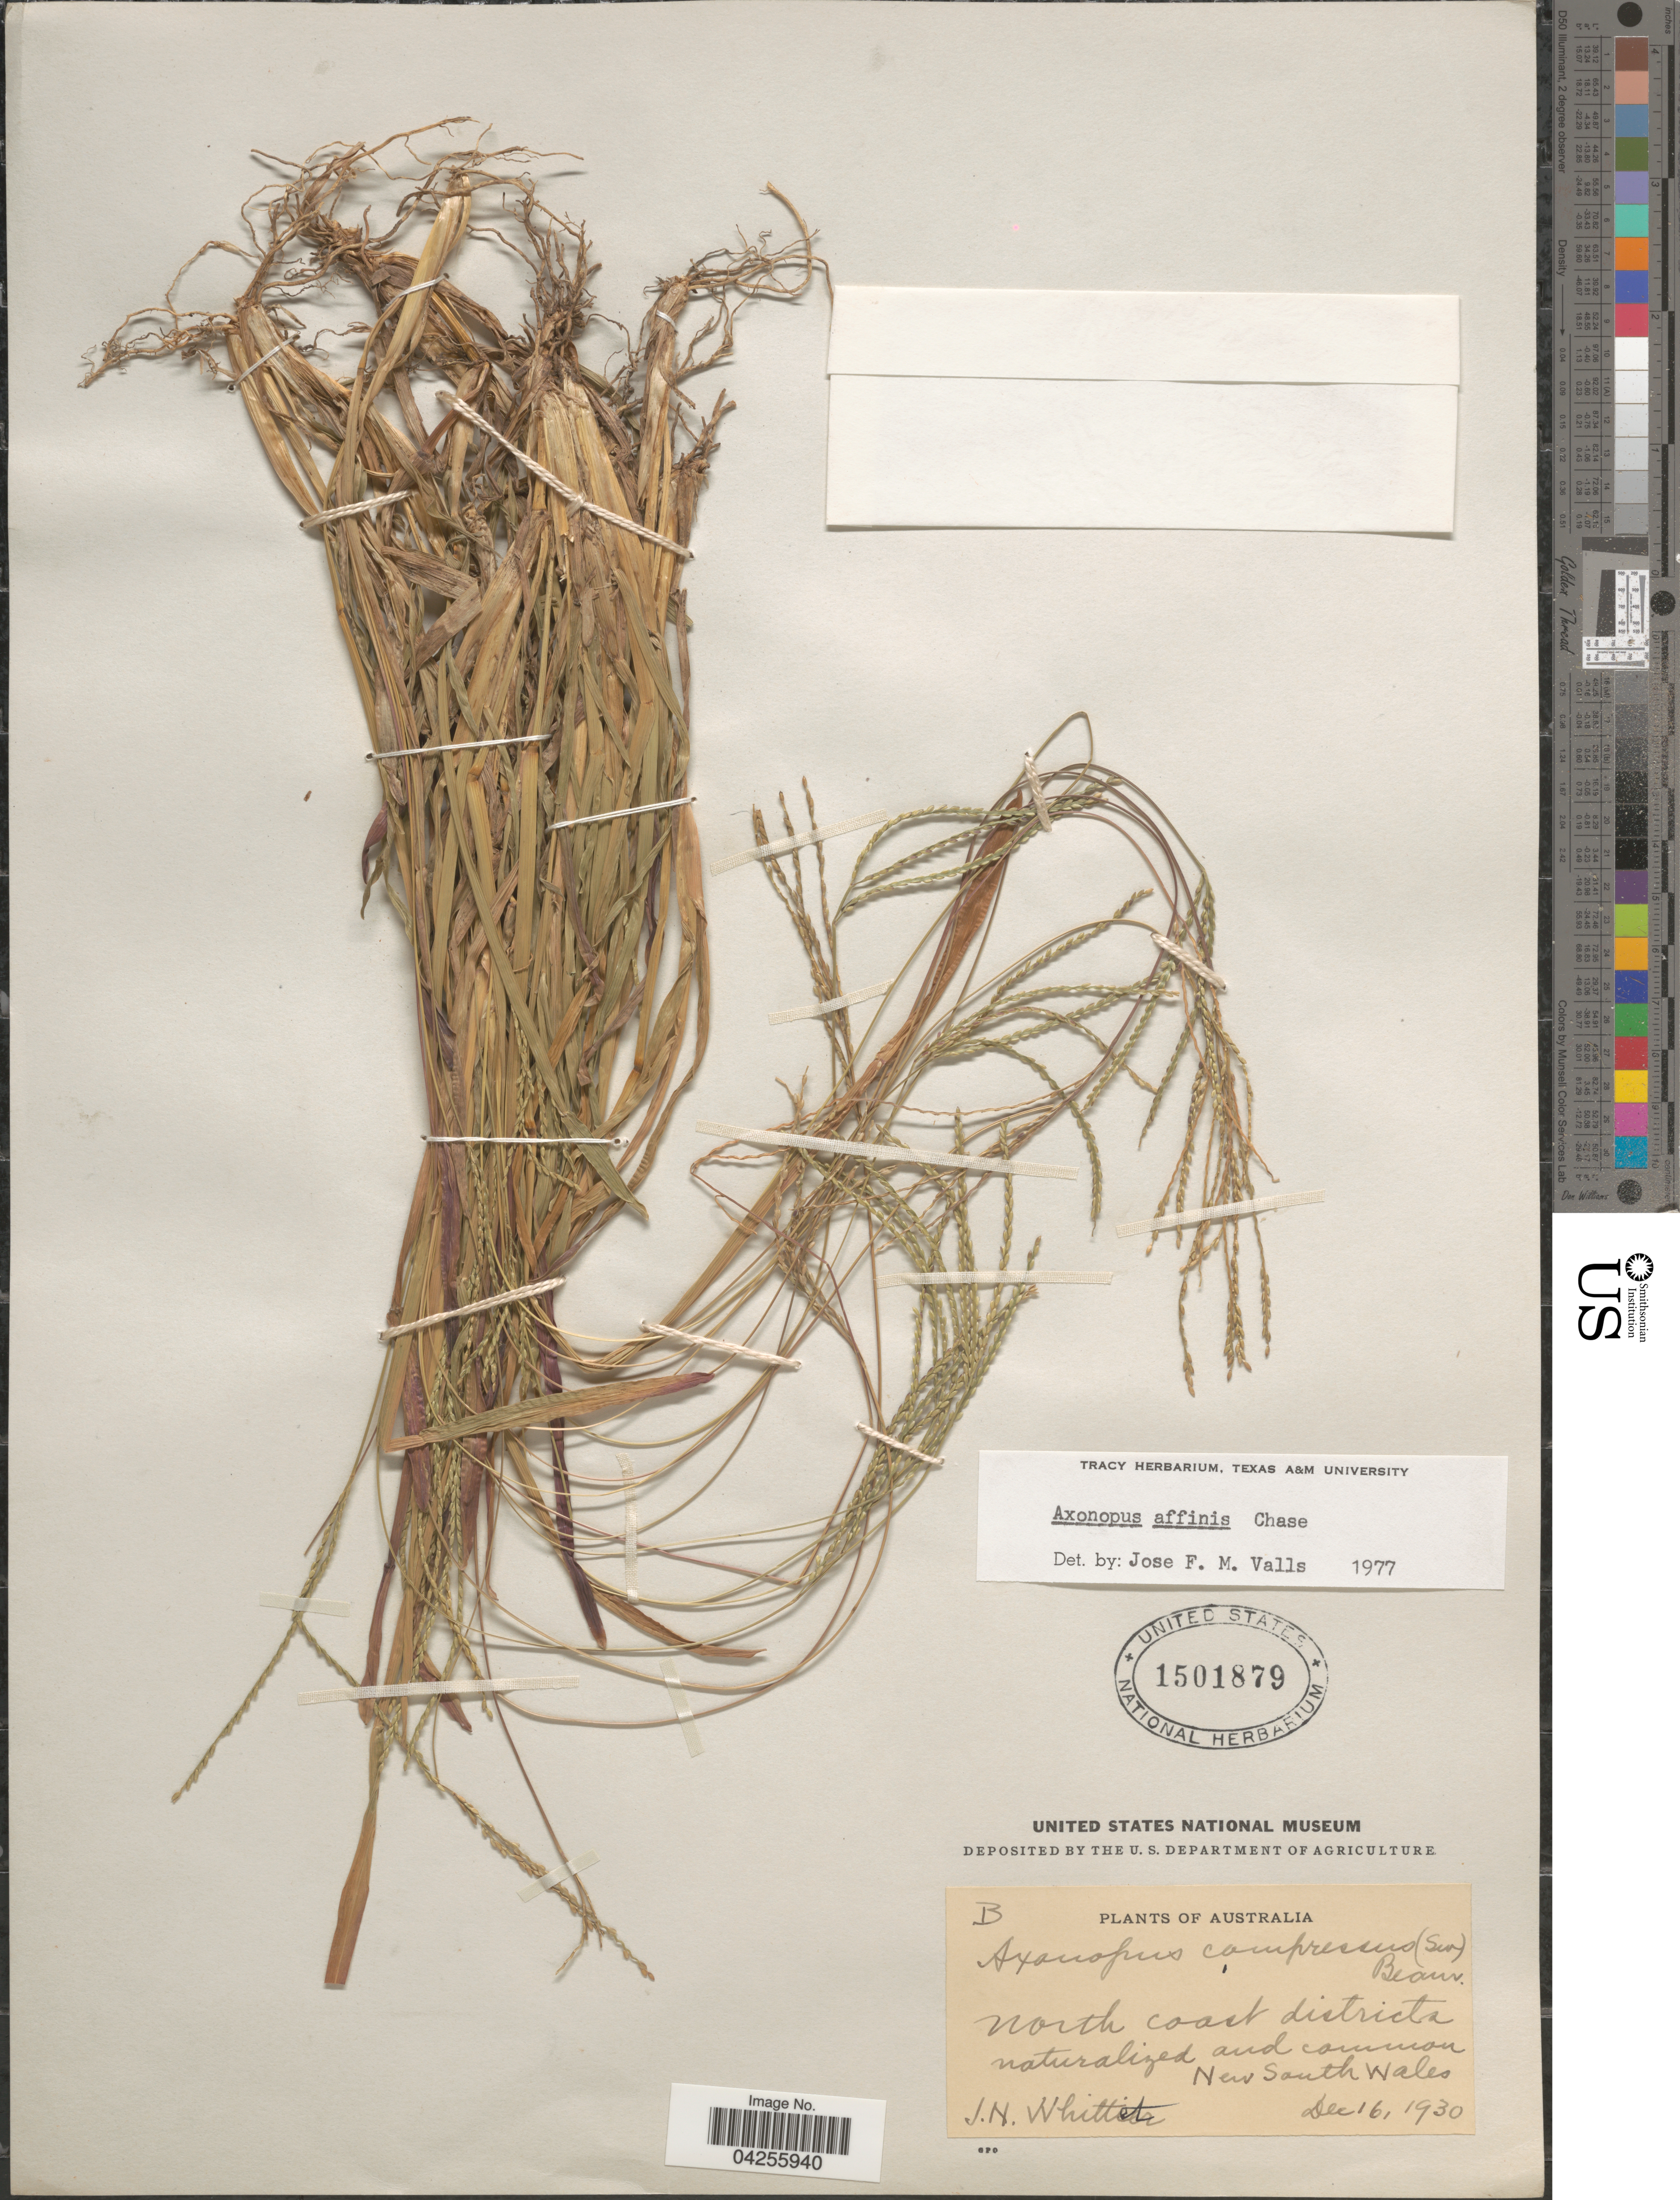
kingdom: Plantae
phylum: Tracheophyta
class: Liliopsida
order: Poales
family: Poaceae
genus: Axonopus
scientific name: Axonopus fissifolius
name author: (Raddi) Kuhlm.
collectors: J. Whittet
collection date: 1930-12-16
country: Australia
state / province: New South Wales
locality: North coast districts naturalized and common.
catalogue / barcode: US 1501879